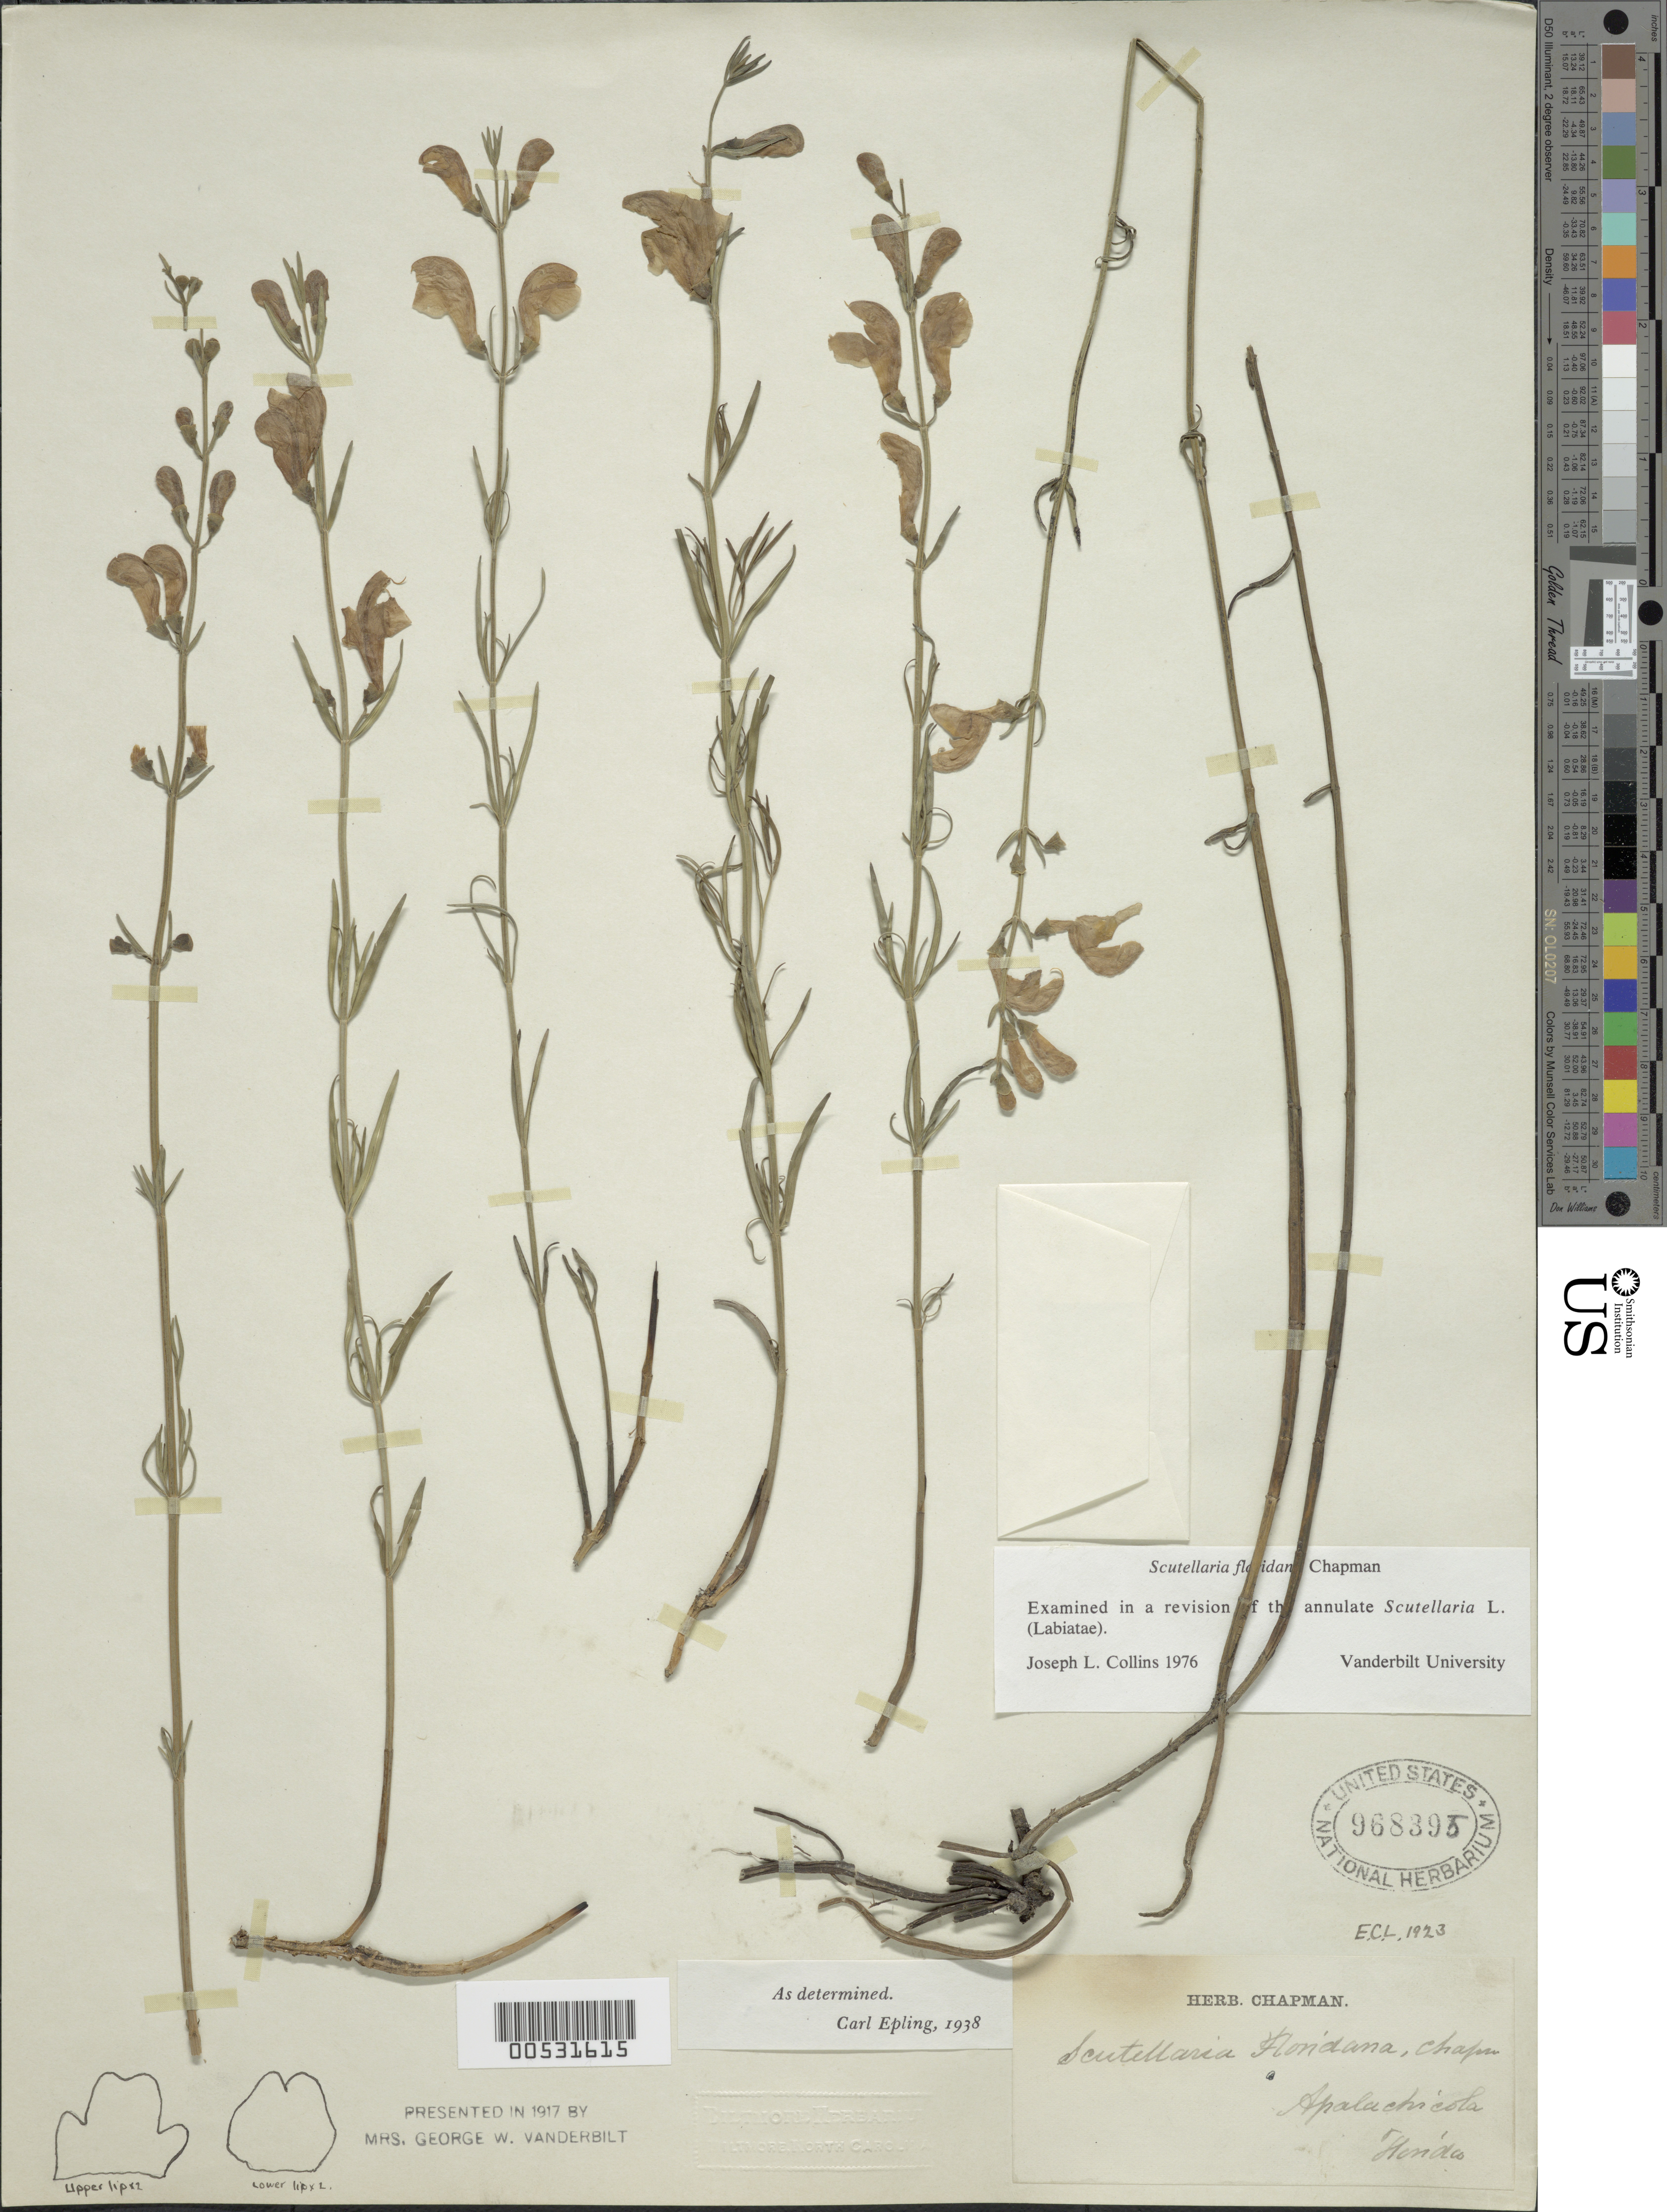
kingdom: Plantae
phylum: Tracheophyta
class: Magnoliopsida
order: Lamiales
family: Lamiaceae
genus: Scutellaria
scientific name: Scutellaria floridana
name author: Chapm.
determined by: Collins, J. L.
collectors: ex herb. Chapman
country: United States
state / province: Florida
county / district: Gulf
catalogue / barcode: US 968395